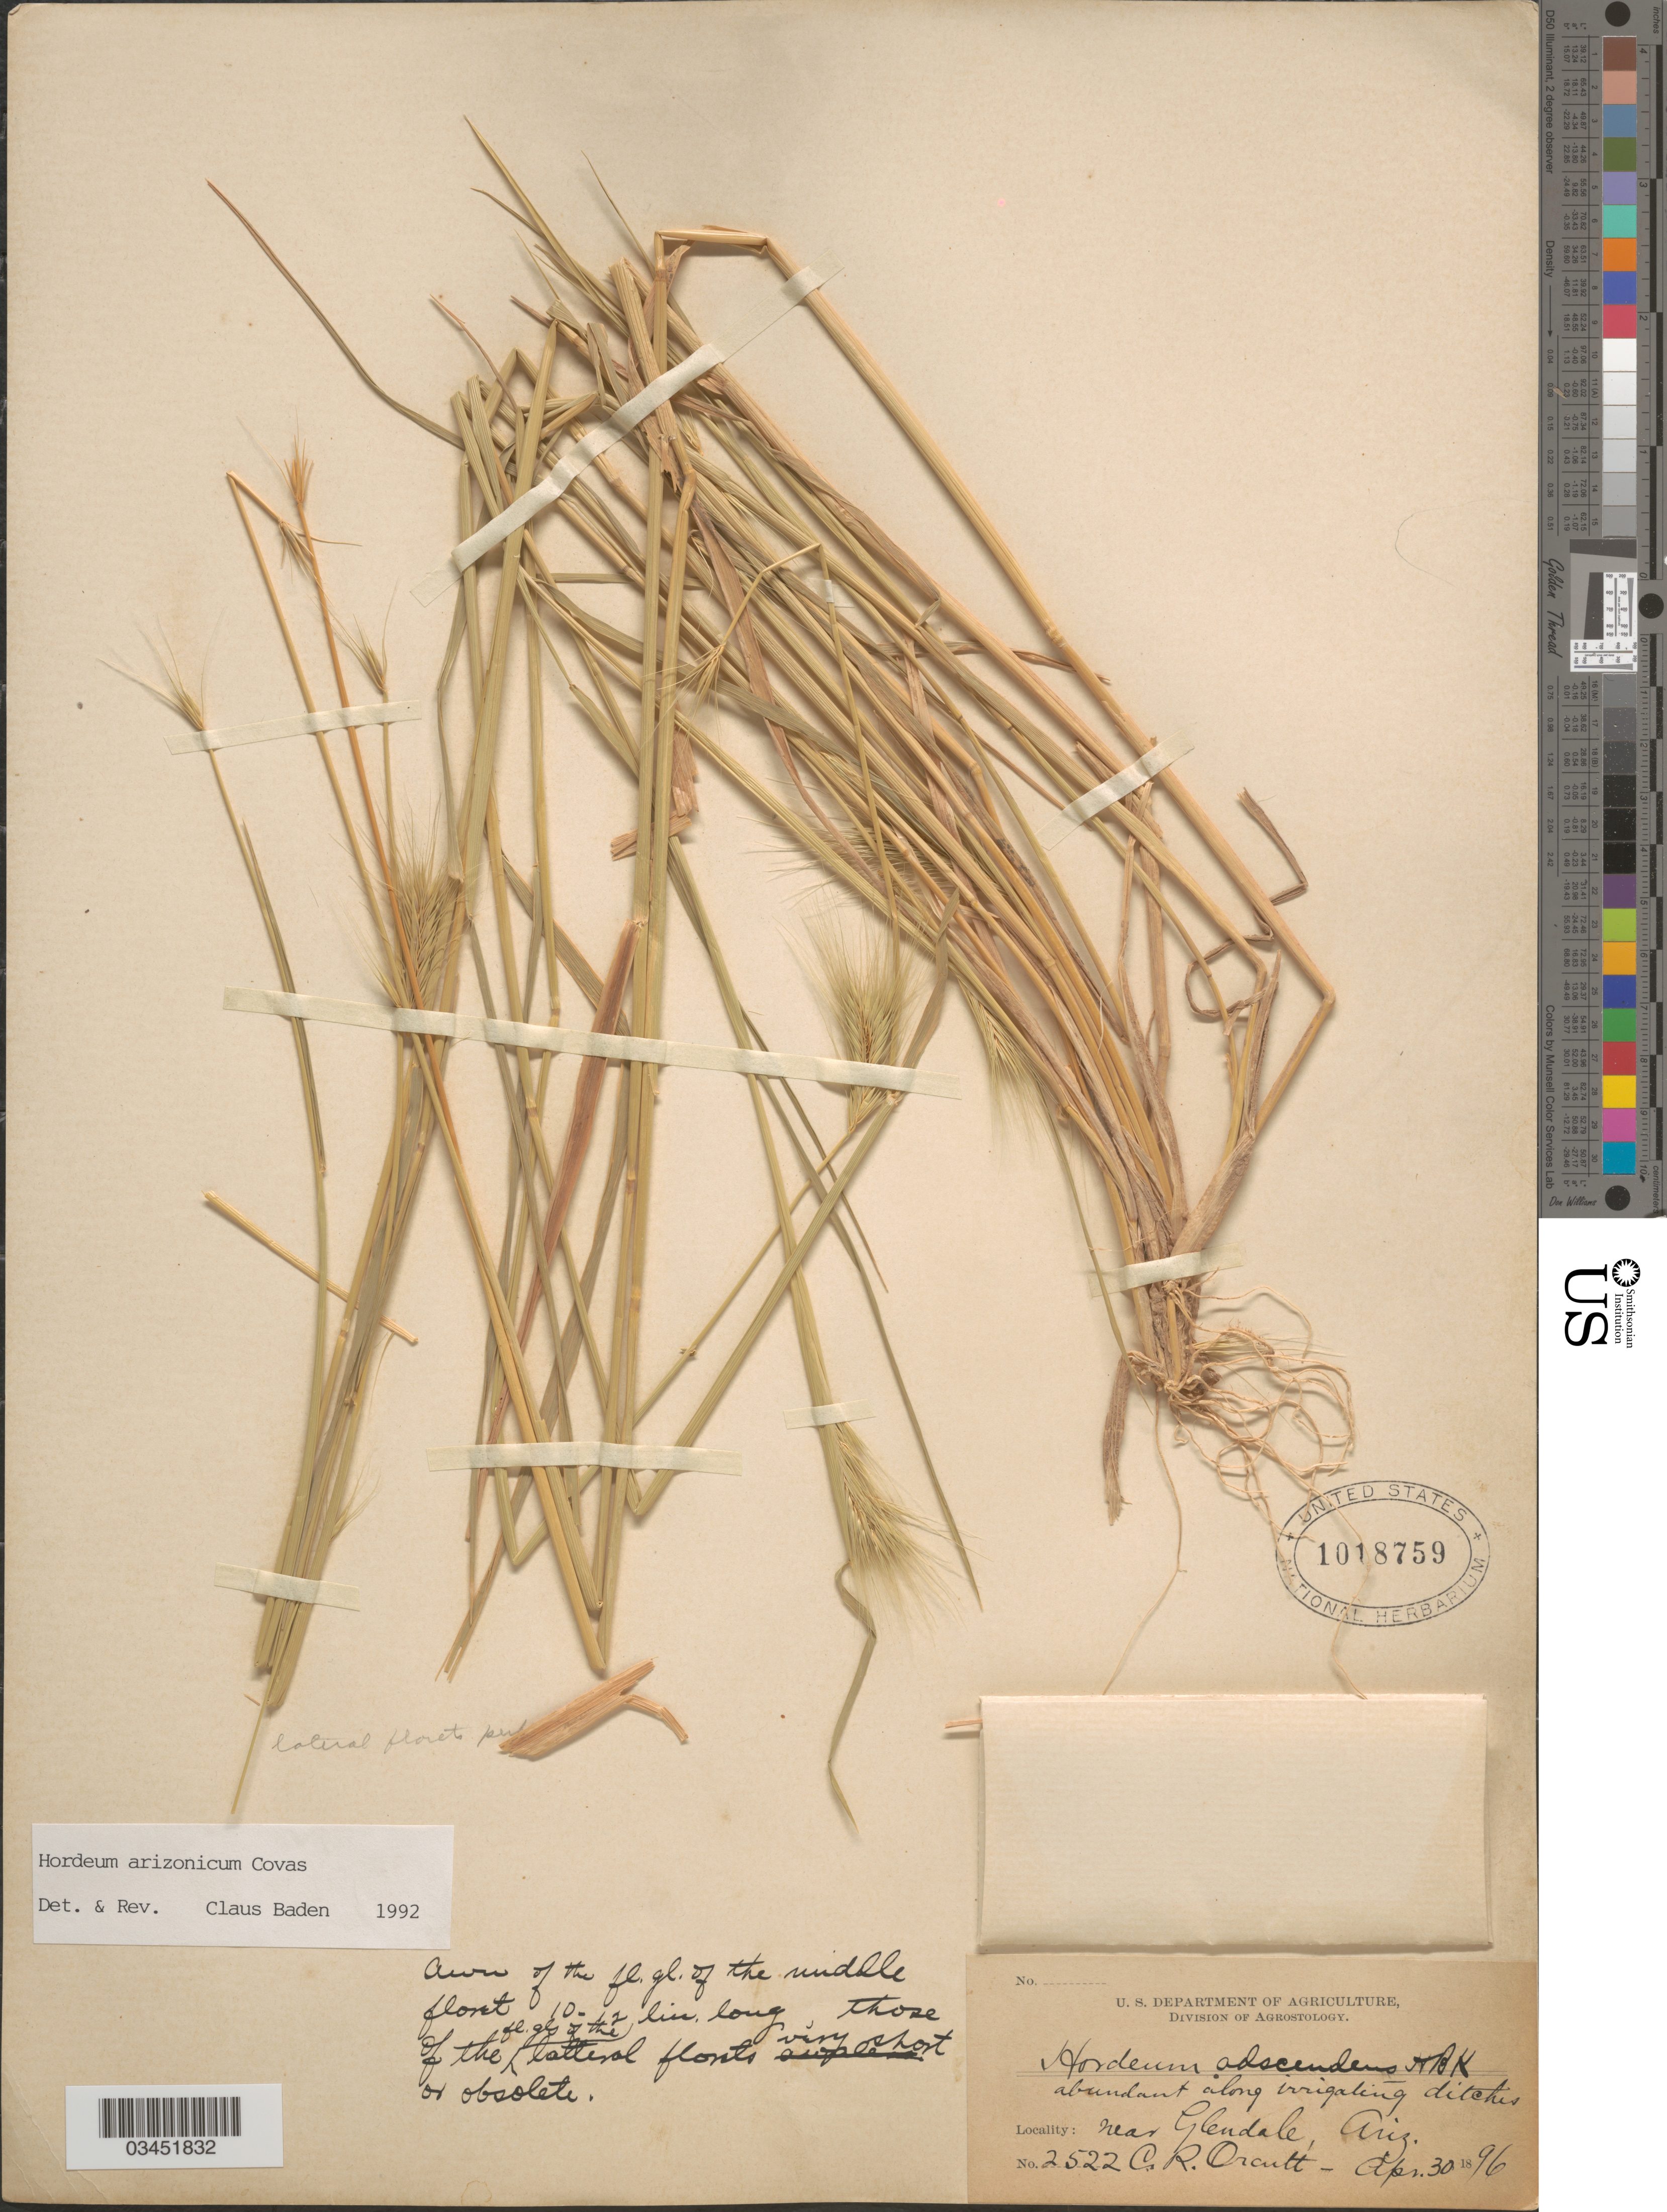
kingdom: Plantae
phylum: Tracheophyta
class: Liliopsida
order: Poales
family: Poaceae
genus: Hordeum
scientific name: Hordeum arizonicum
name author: Covas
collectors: C. R. Orcutt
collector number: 2522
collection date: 1896-04-30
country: United States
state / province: Arizona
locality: Abundant along irrigating ditches near Glendale.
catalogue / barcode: US 1018759